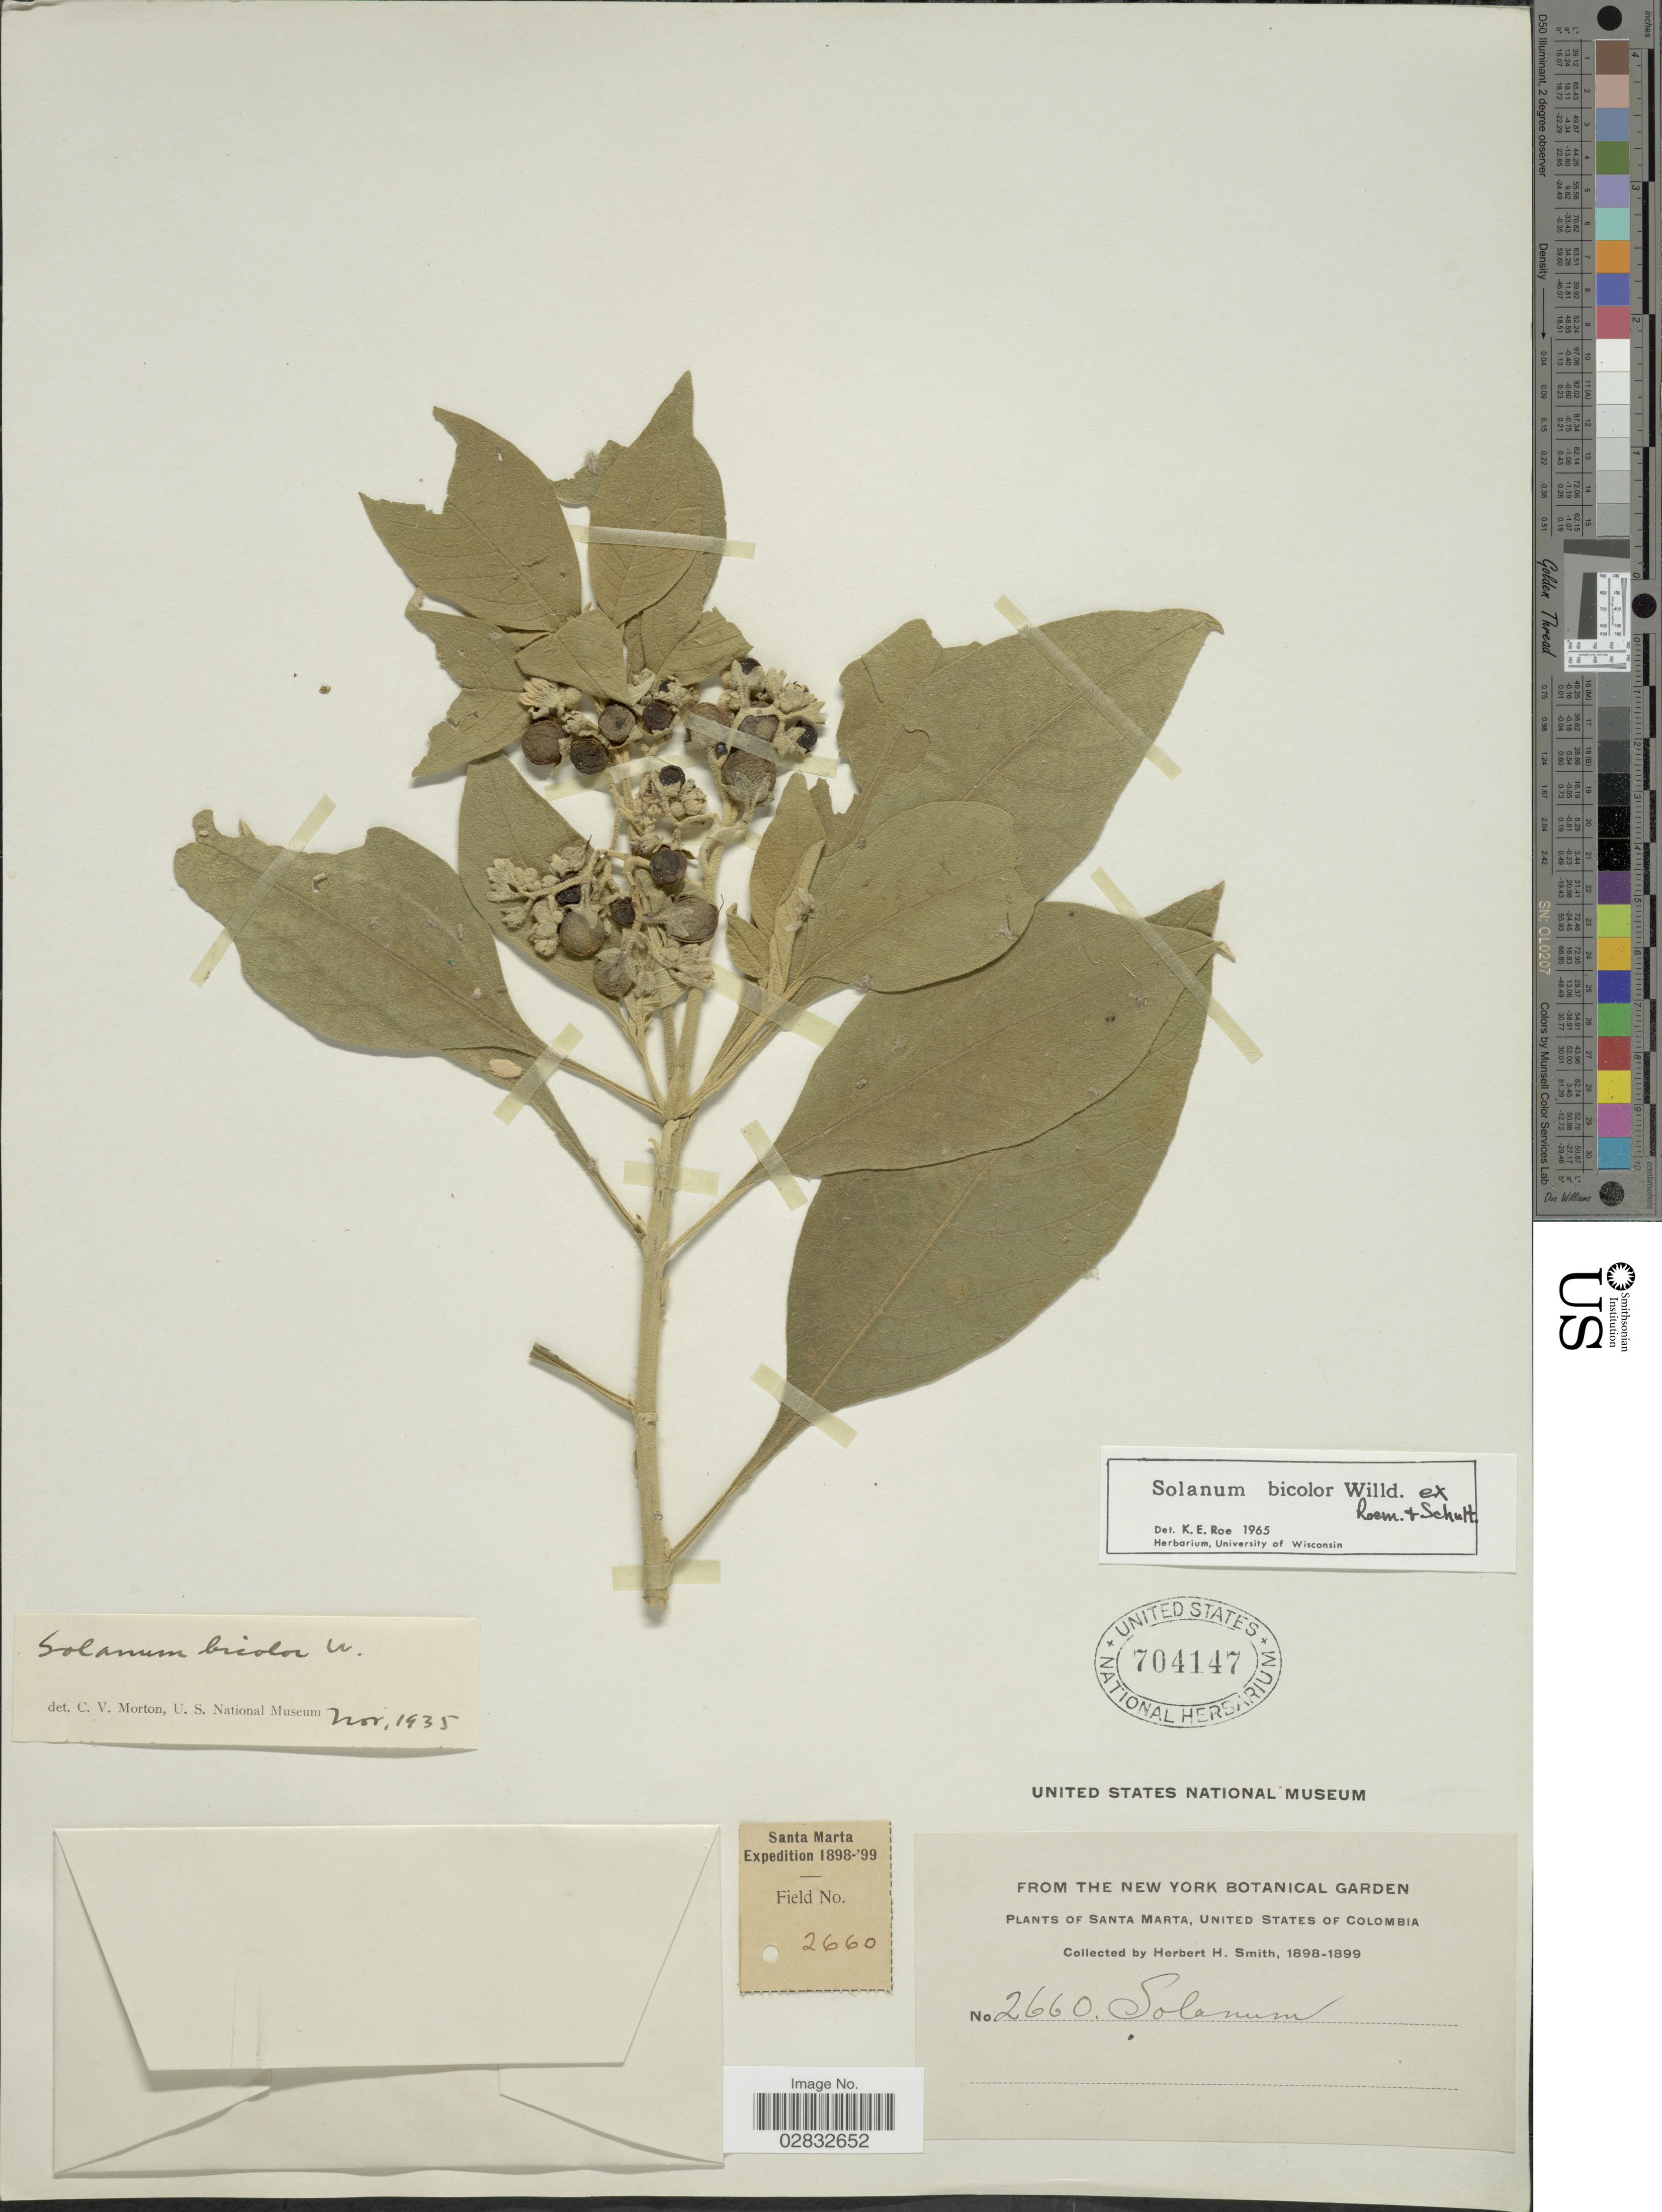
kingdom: Plantae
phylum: Tracheophyta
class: Magnoliopsida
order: Solanales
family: Solanaceae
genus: Solanum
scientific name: Solanum bicolor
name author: Willd. ex Roem. & Schult.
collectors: Herbert H. Smith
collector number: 2660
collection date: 1898/1899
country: Colombia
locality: Santa Marta.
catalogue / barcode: US 704147